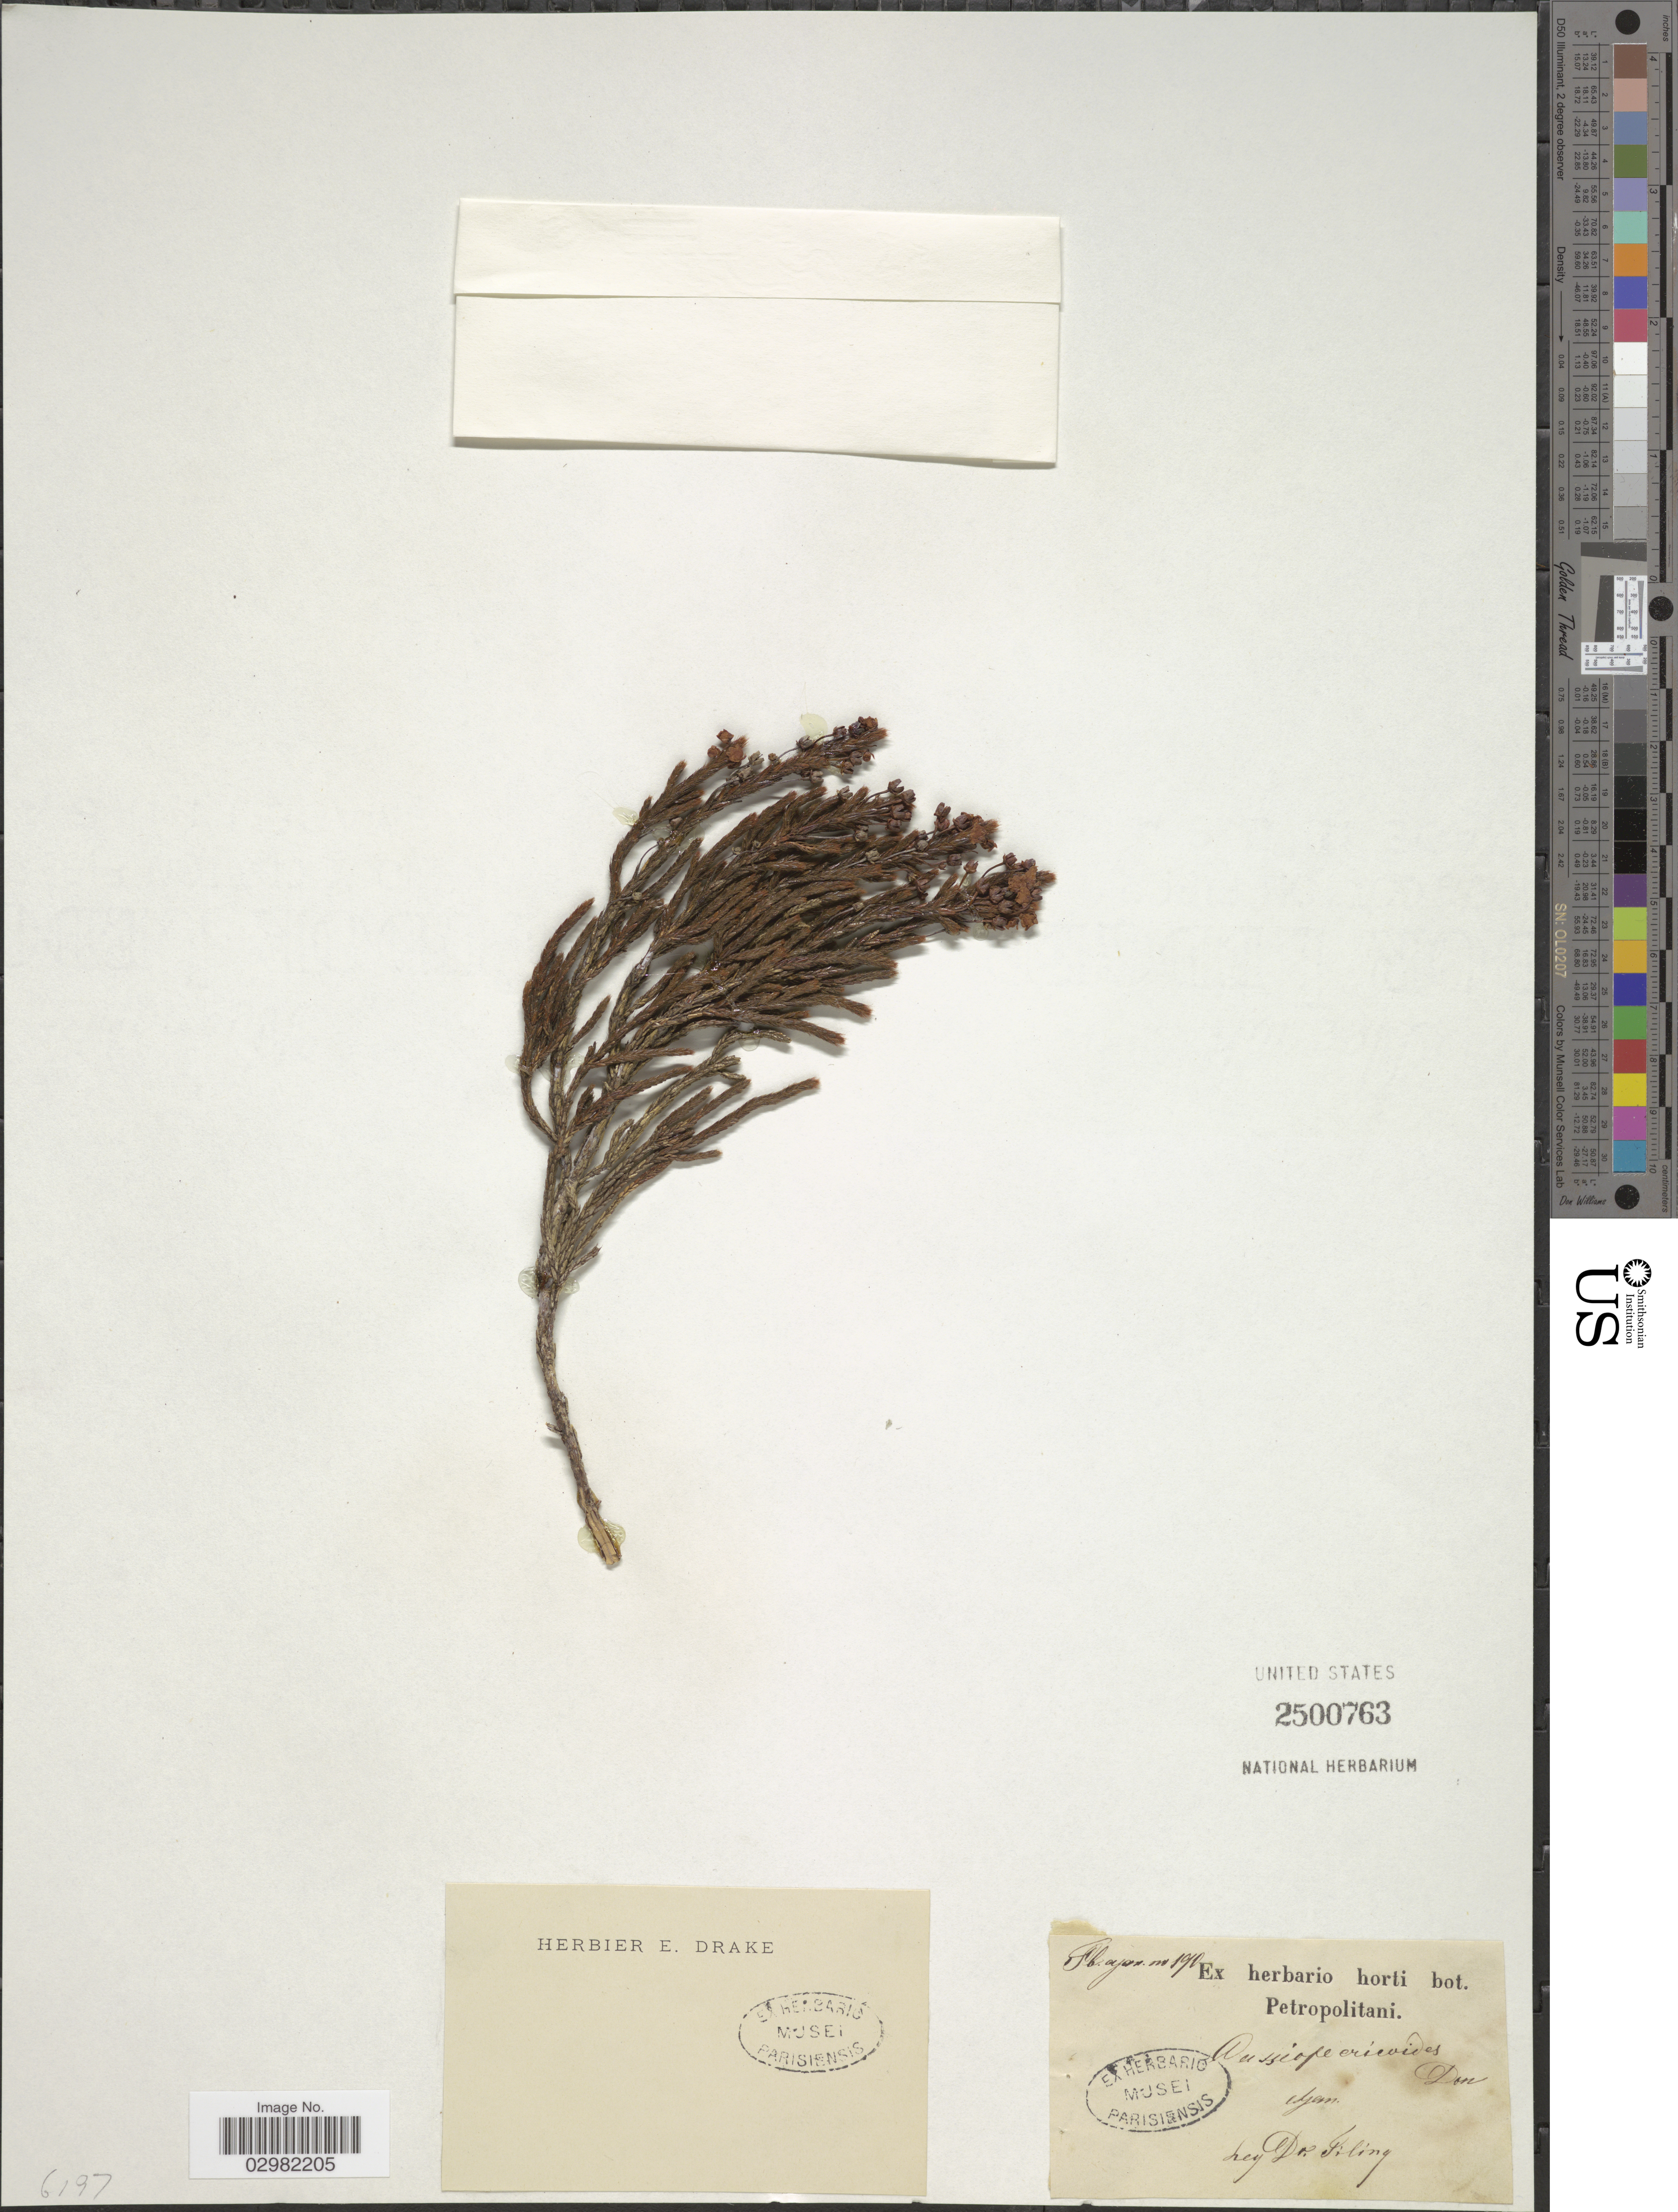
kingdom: Plantae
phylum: Tracheophyta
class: Magnoliopsida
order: Ericales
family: Ericaceae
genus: Cassiope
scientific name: Cassiope ericoides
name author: D. Don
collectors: -. Tiling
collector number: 190?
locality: Ajan [interpreted].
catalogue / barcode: US 2500763